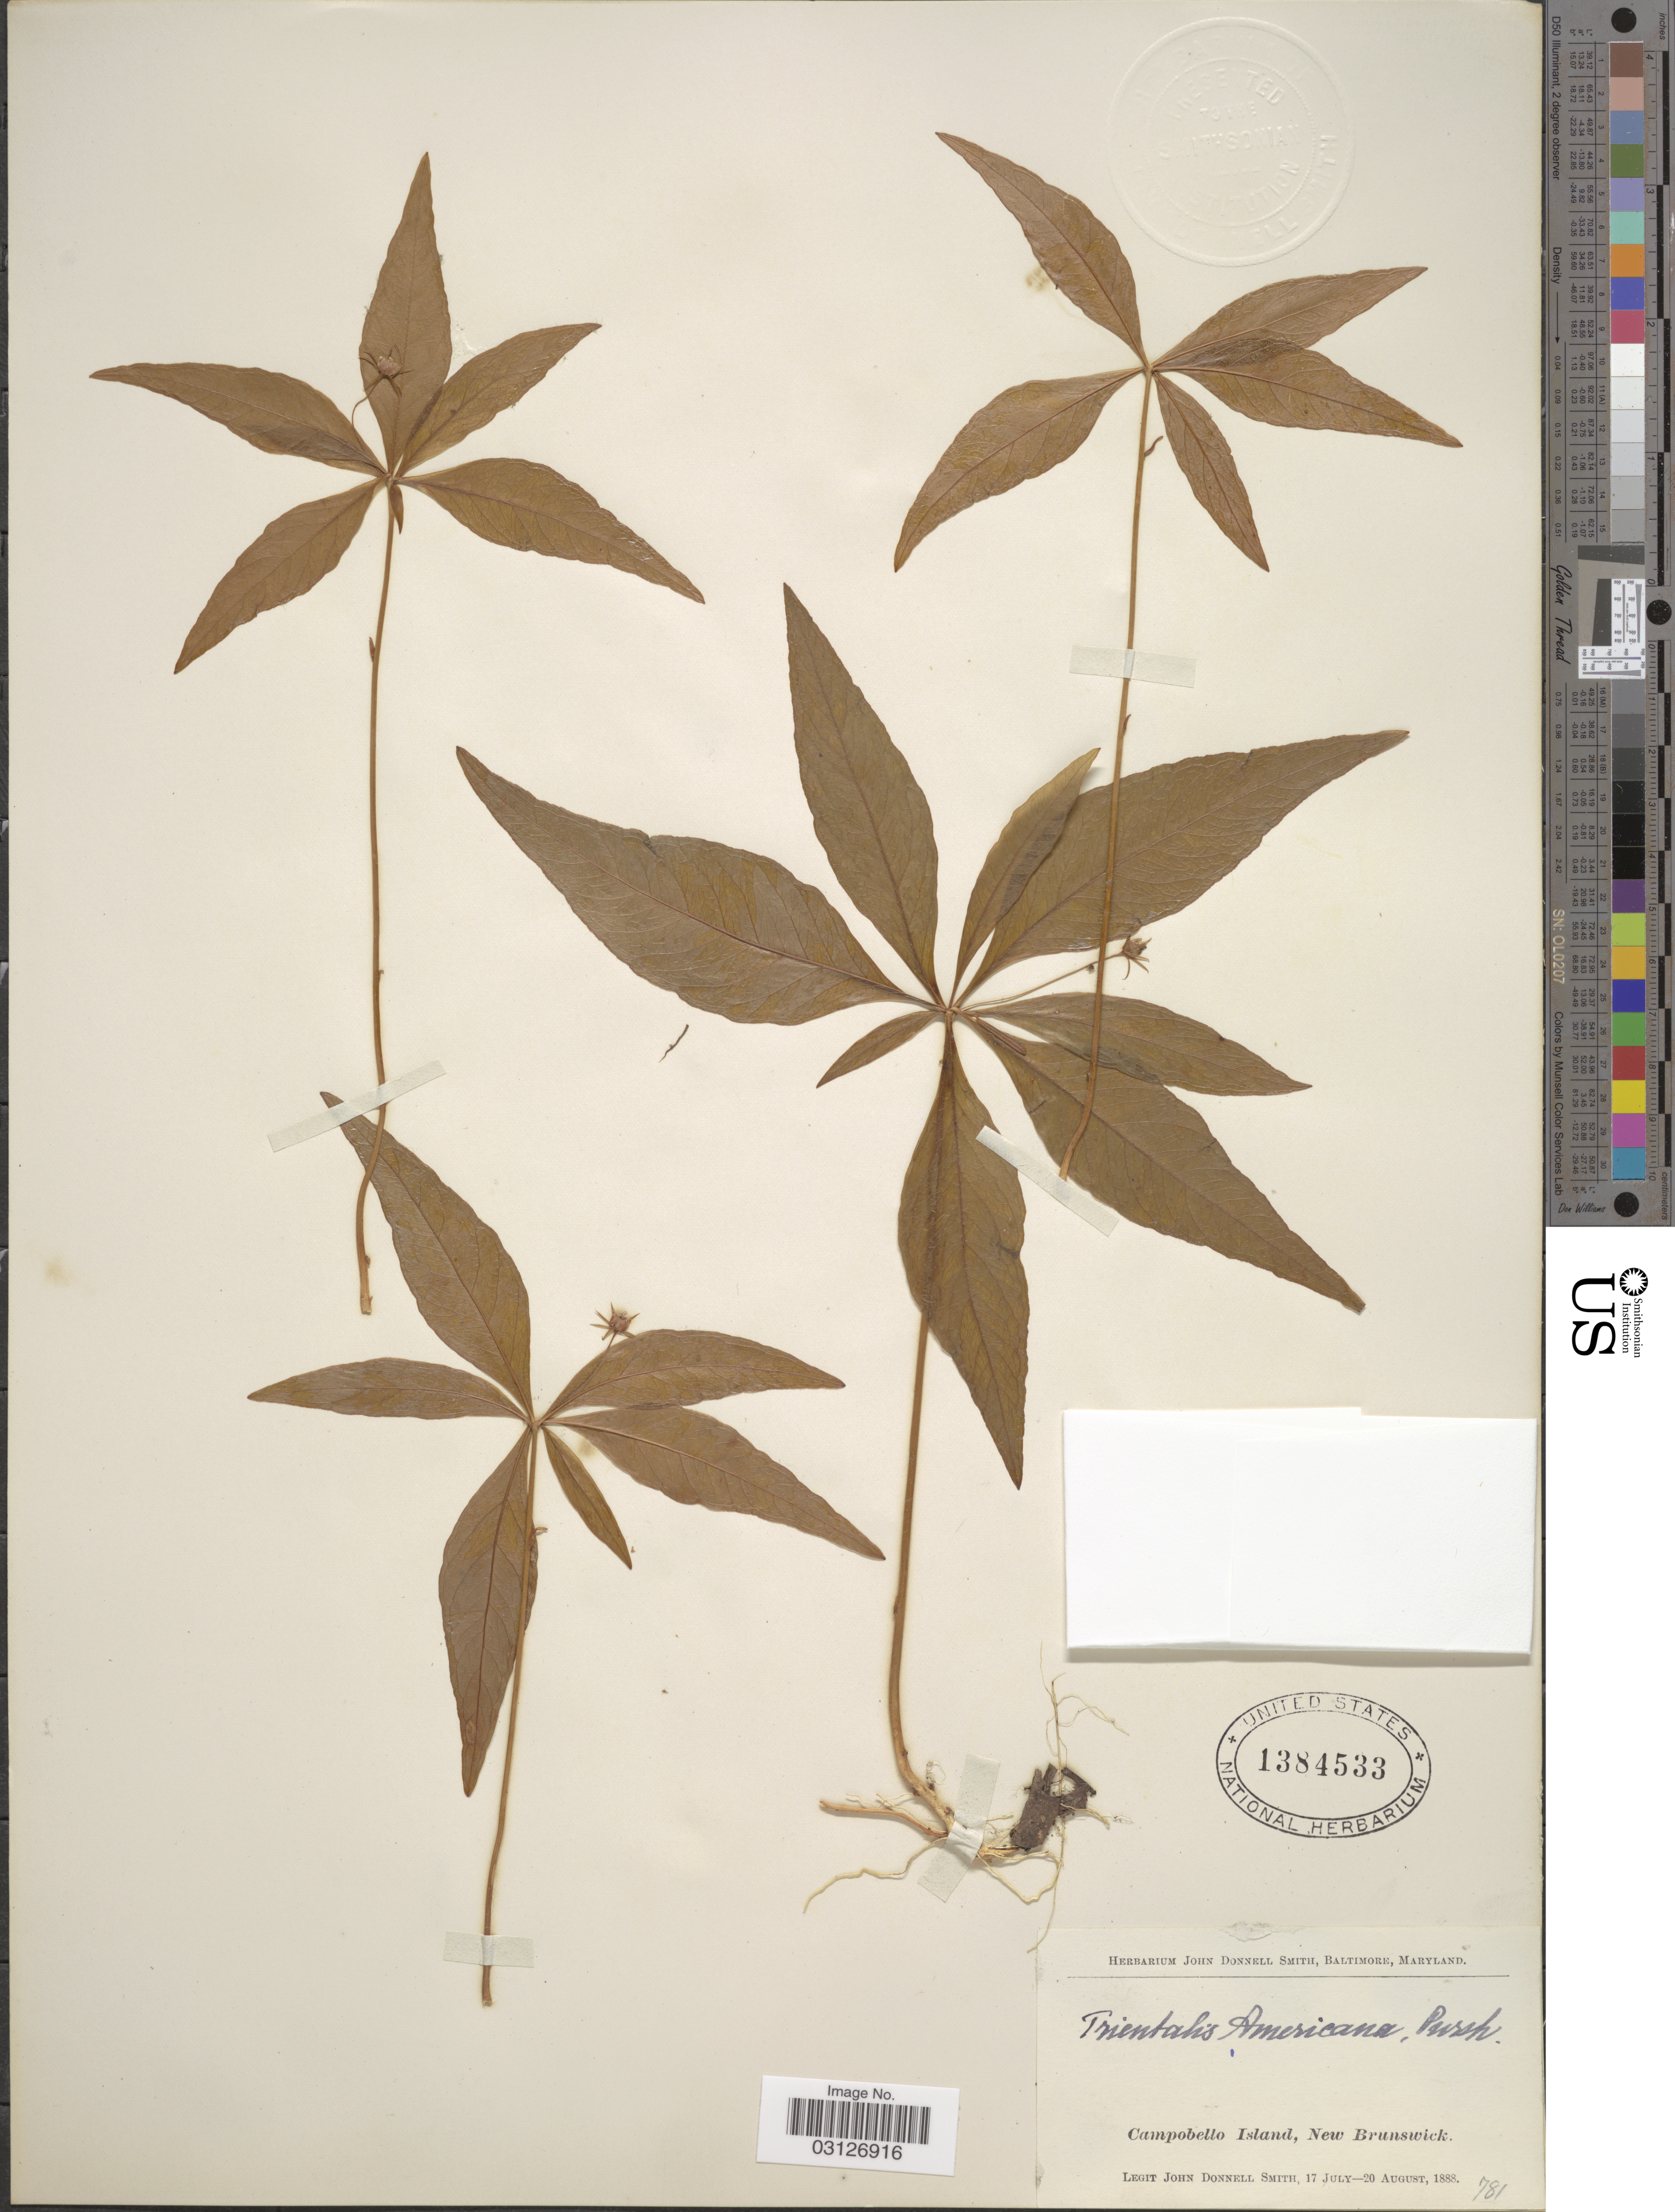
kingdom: Plantae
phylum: Tracheophyta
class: Magnoliopsida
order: Ericales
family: Primulaceae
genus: Trientalis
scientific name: Trientalis americana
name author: Pursh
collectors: J. Donnell Smith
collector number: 781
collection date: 1888-07-17/1888-08-20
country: Canada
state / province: New Brunswick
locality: Campobello Island.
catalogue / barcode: US 1384533